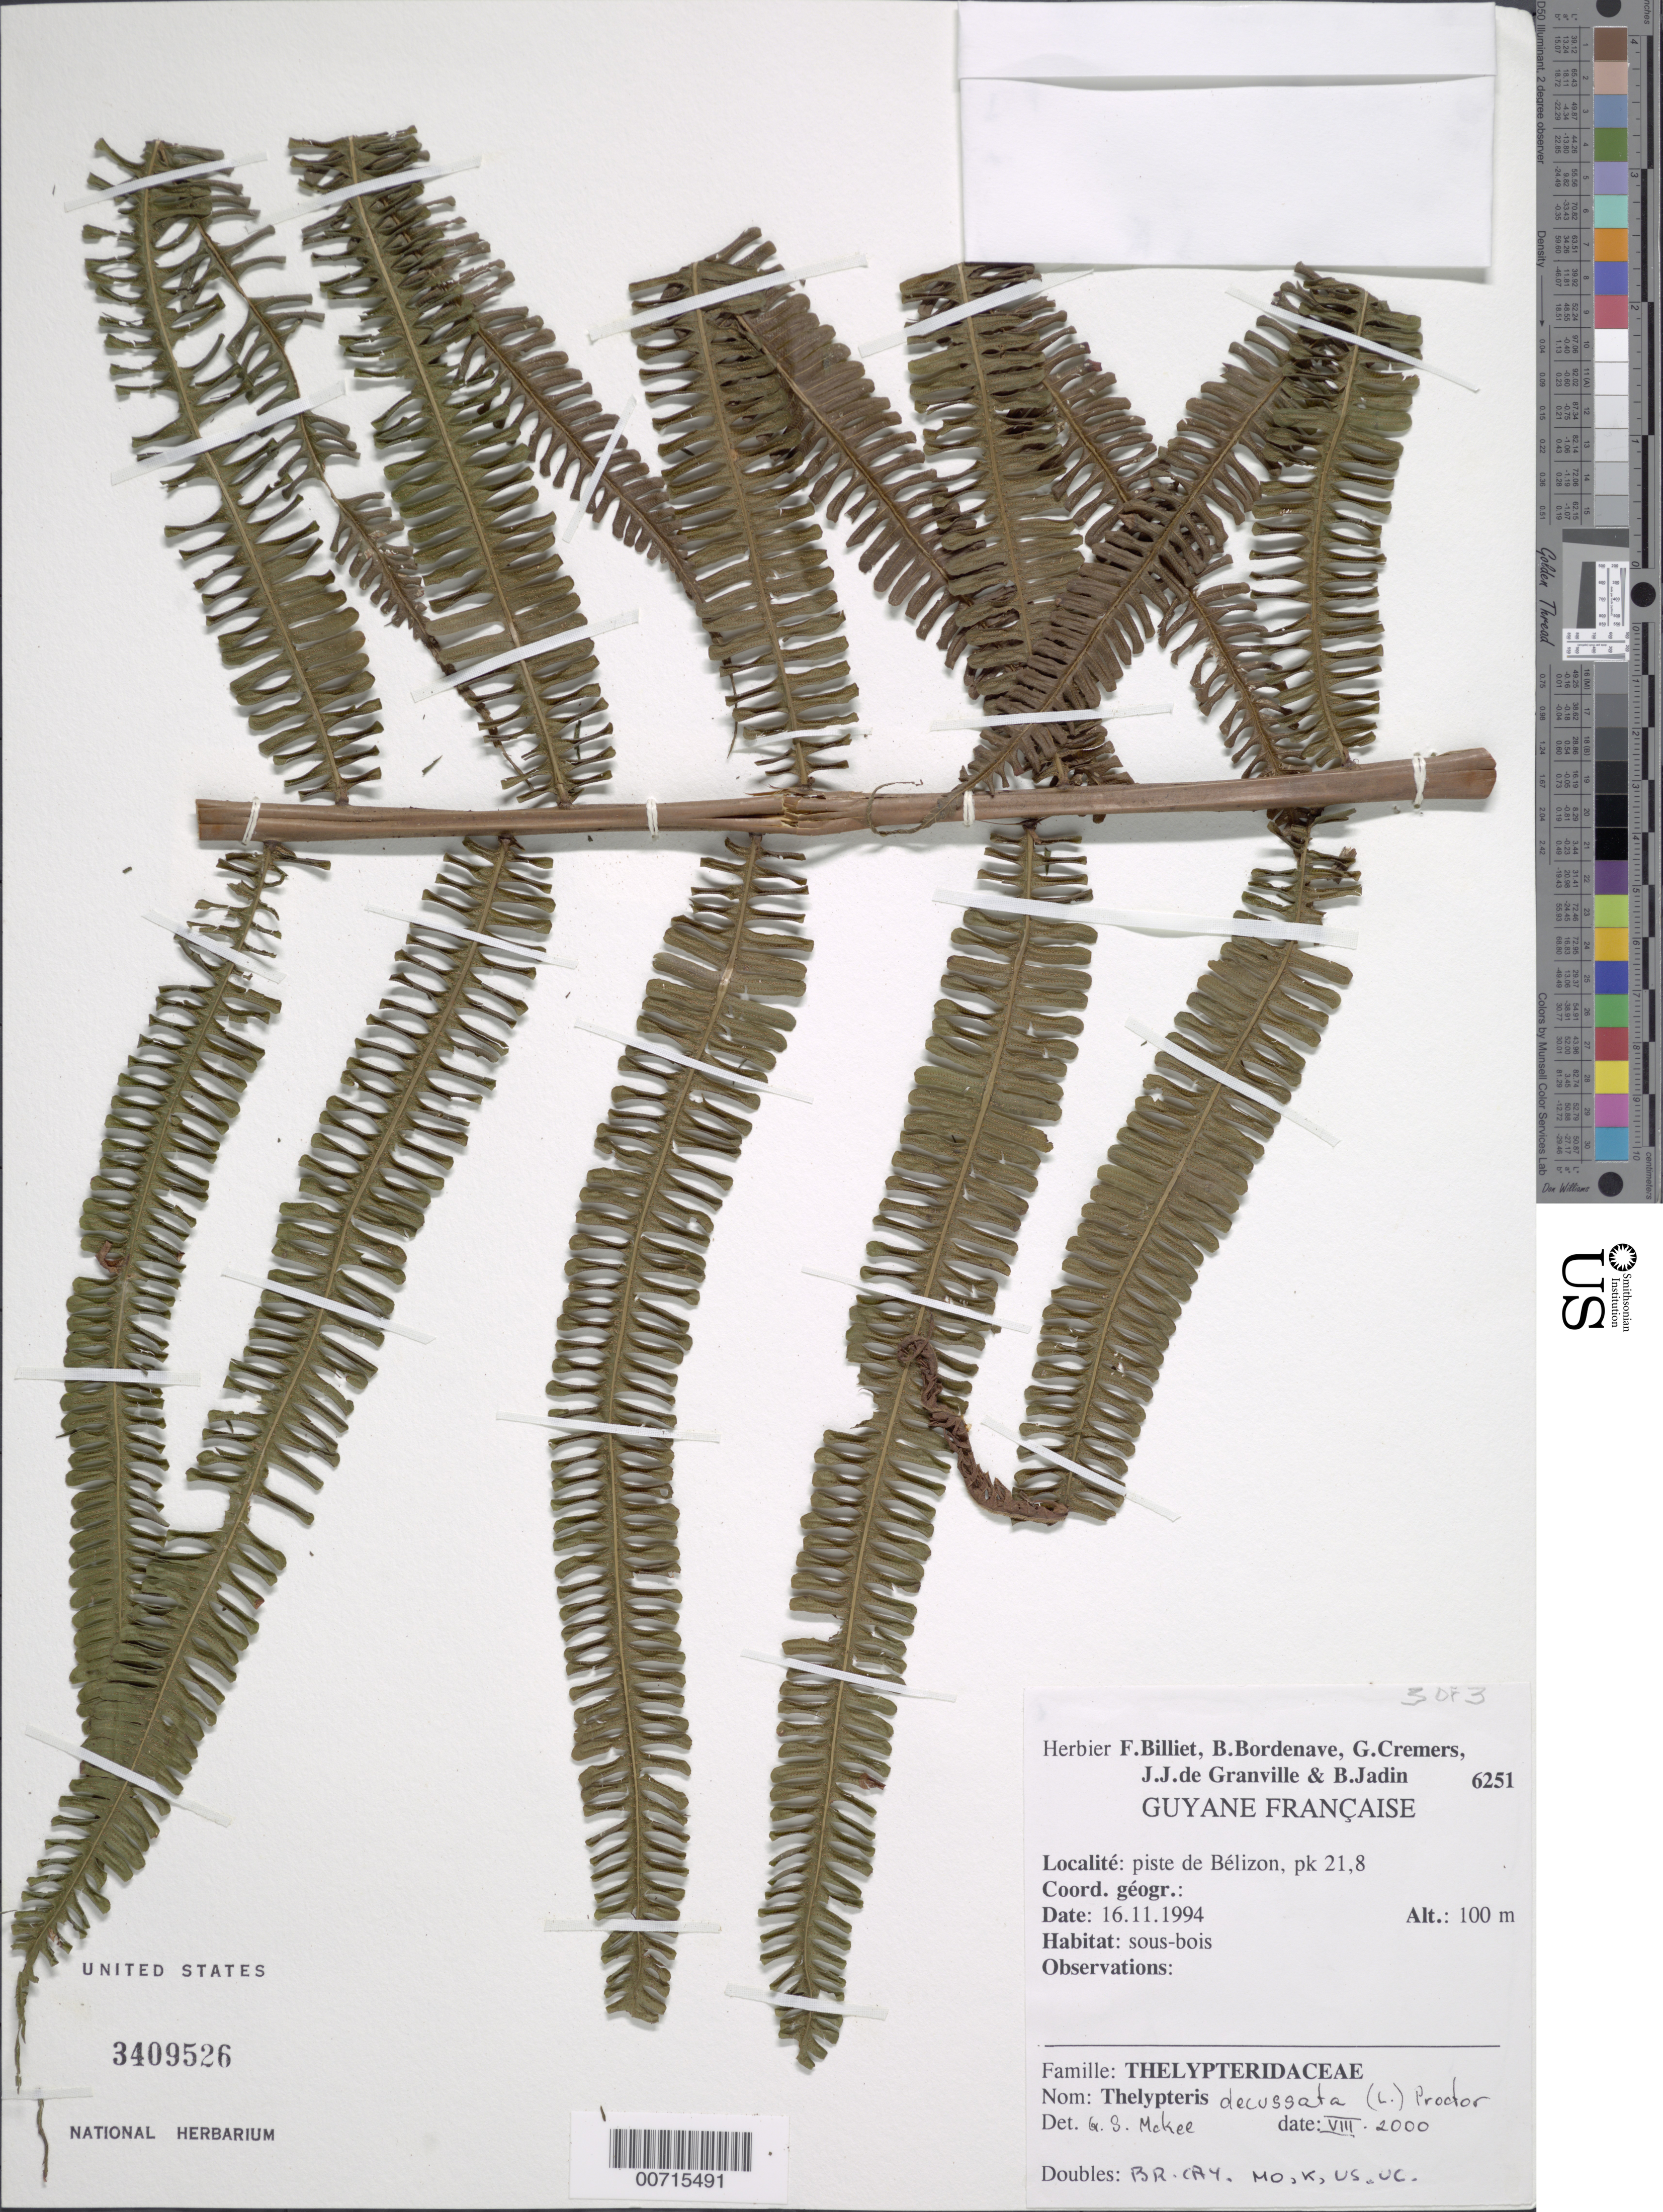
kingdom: Plantae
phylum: Tracheophyta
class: Polypodiopsida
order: Polypodiales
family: Thelypteridaceae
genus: Steiropteris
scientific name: Steiropteris decussata var. decussata (L.) comb. nov., ined. 2015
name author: (L.)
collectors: J.-J. de Granville & B. Jadin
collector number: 6251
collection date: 1994-11-16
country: French Guiana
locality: Gyana Françasise, piste de Bélizon, pk 21,8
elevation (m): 100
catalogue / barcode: US 3409526